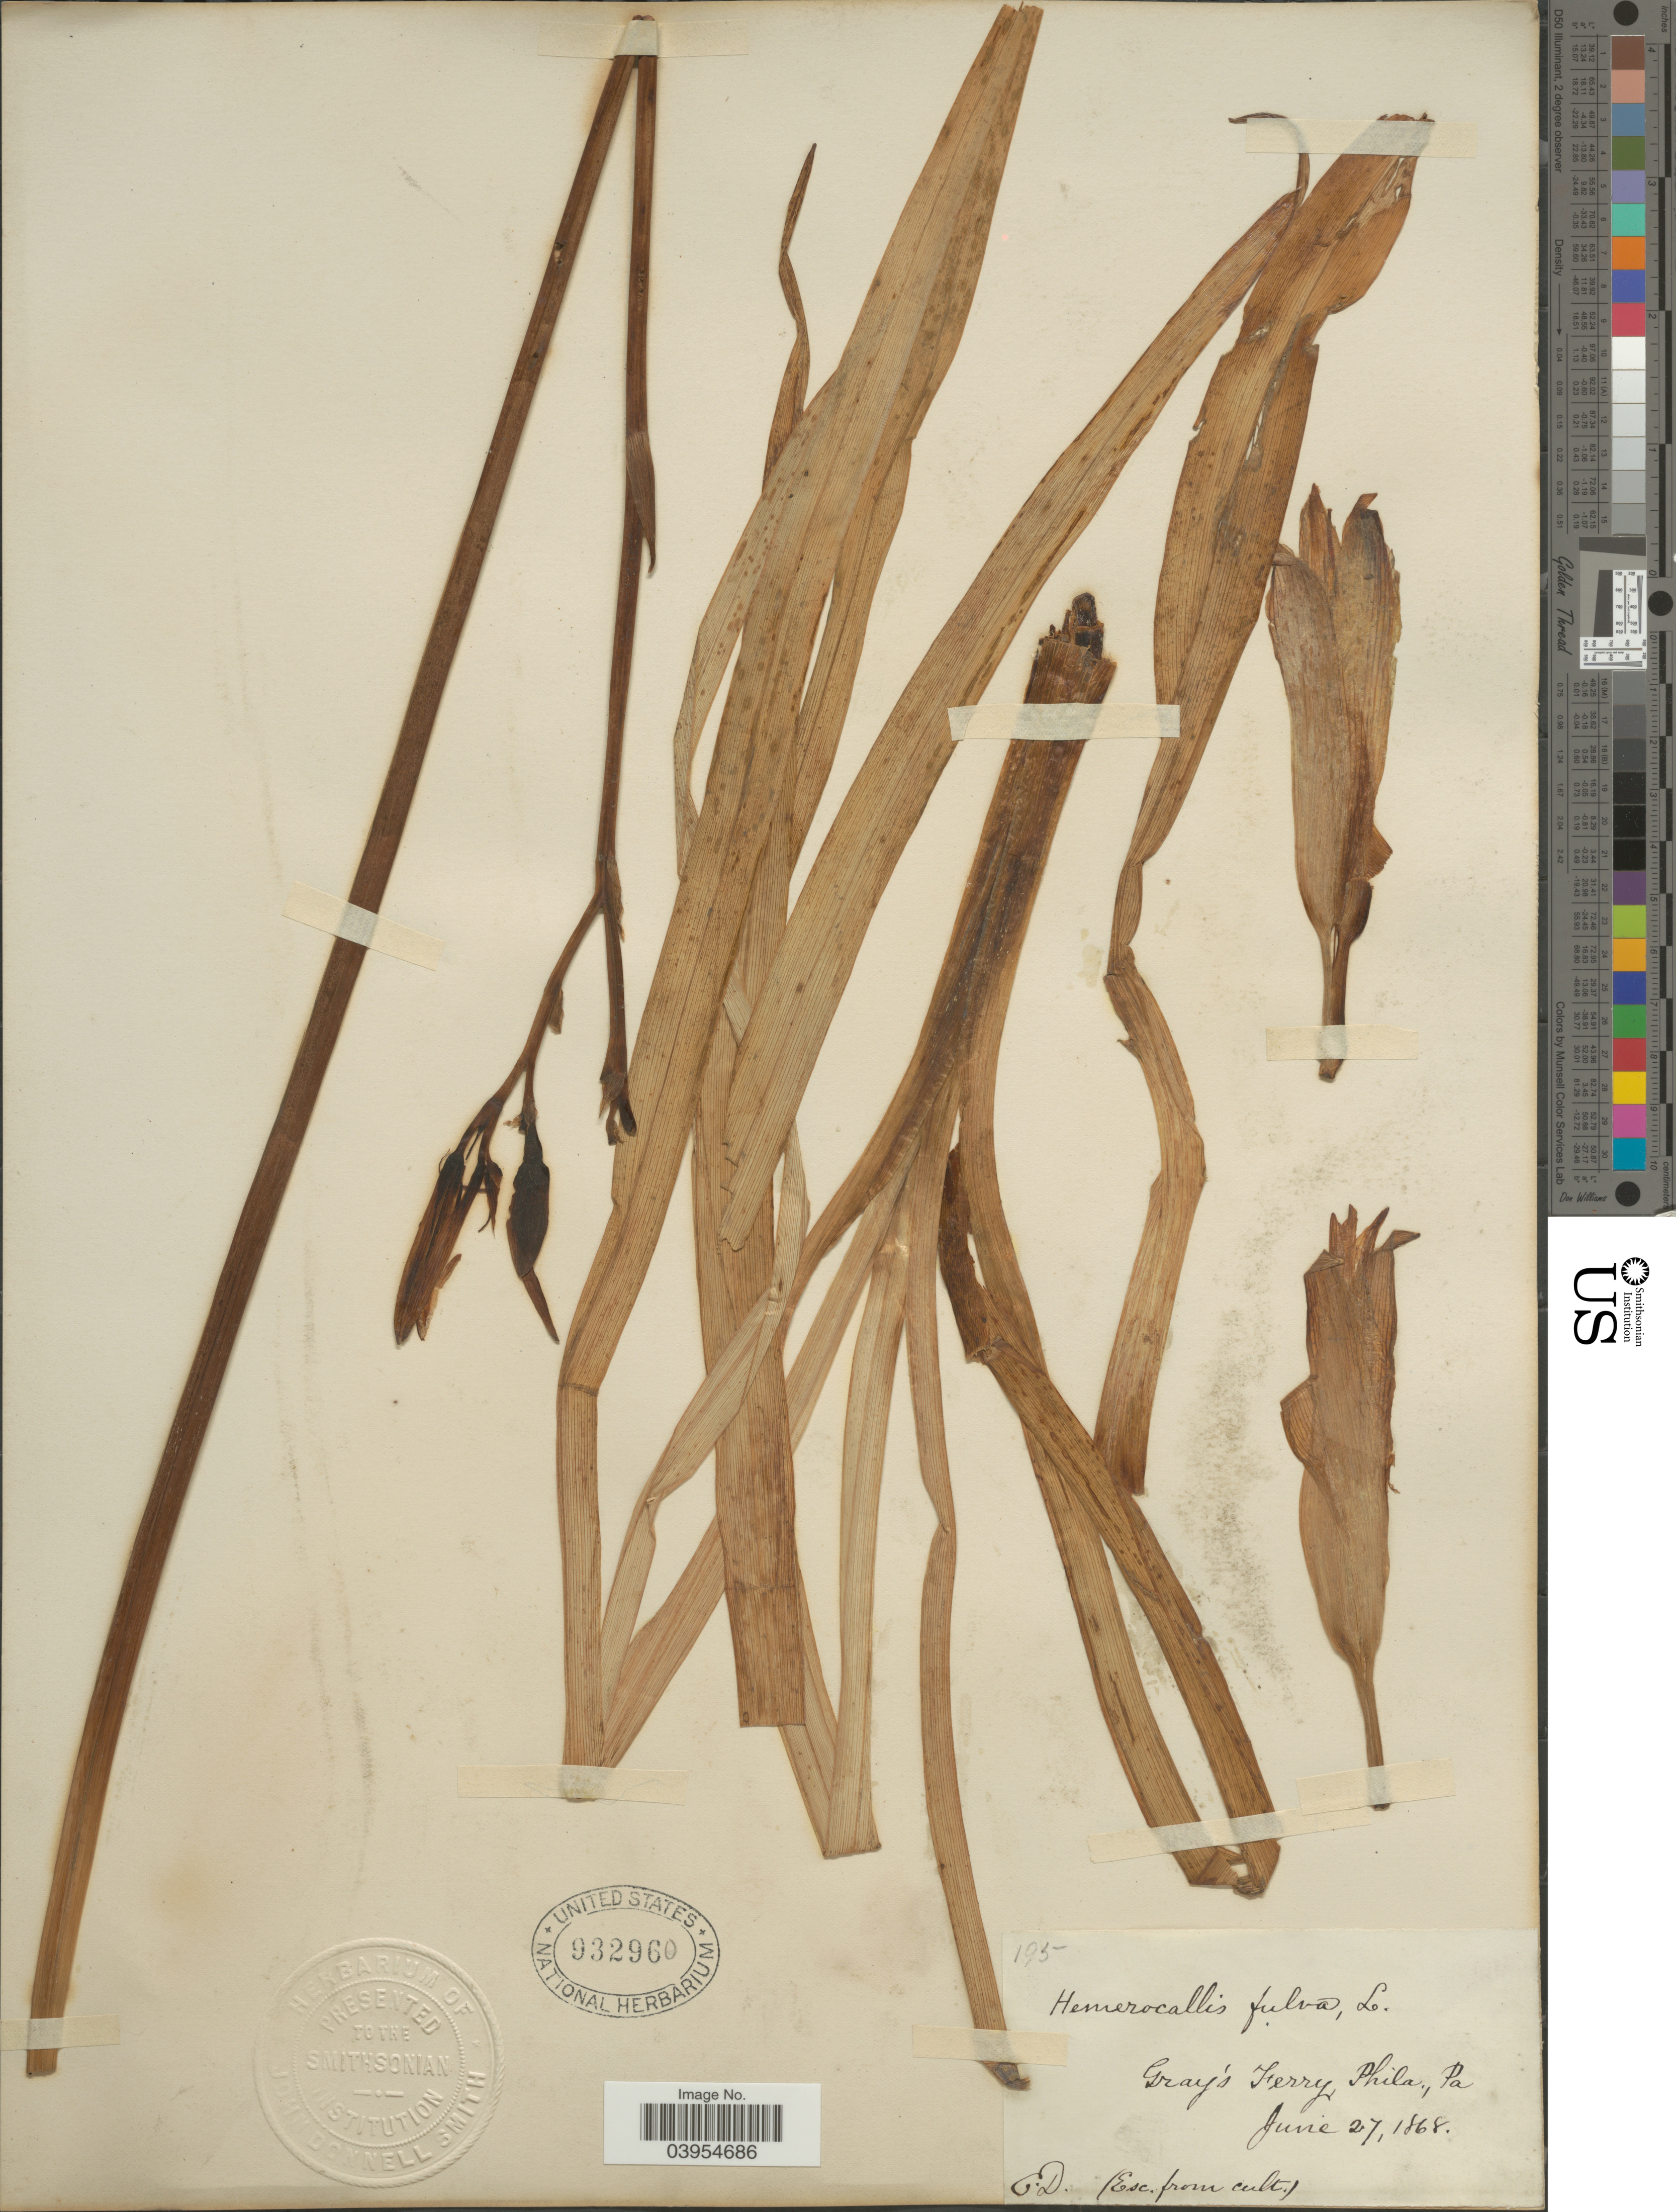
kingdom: Plantae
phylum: Tracheophyta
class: Liliopsida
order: Asparagales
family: Asphodelaceae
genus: Hemerocallis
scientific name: Hemerocallis fulva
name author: L.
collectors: E. D.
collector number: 195?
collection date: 1868-06-27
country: United States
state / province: Pennsylvania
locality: Gray's Ferry, Phila.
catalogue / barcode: US 932960